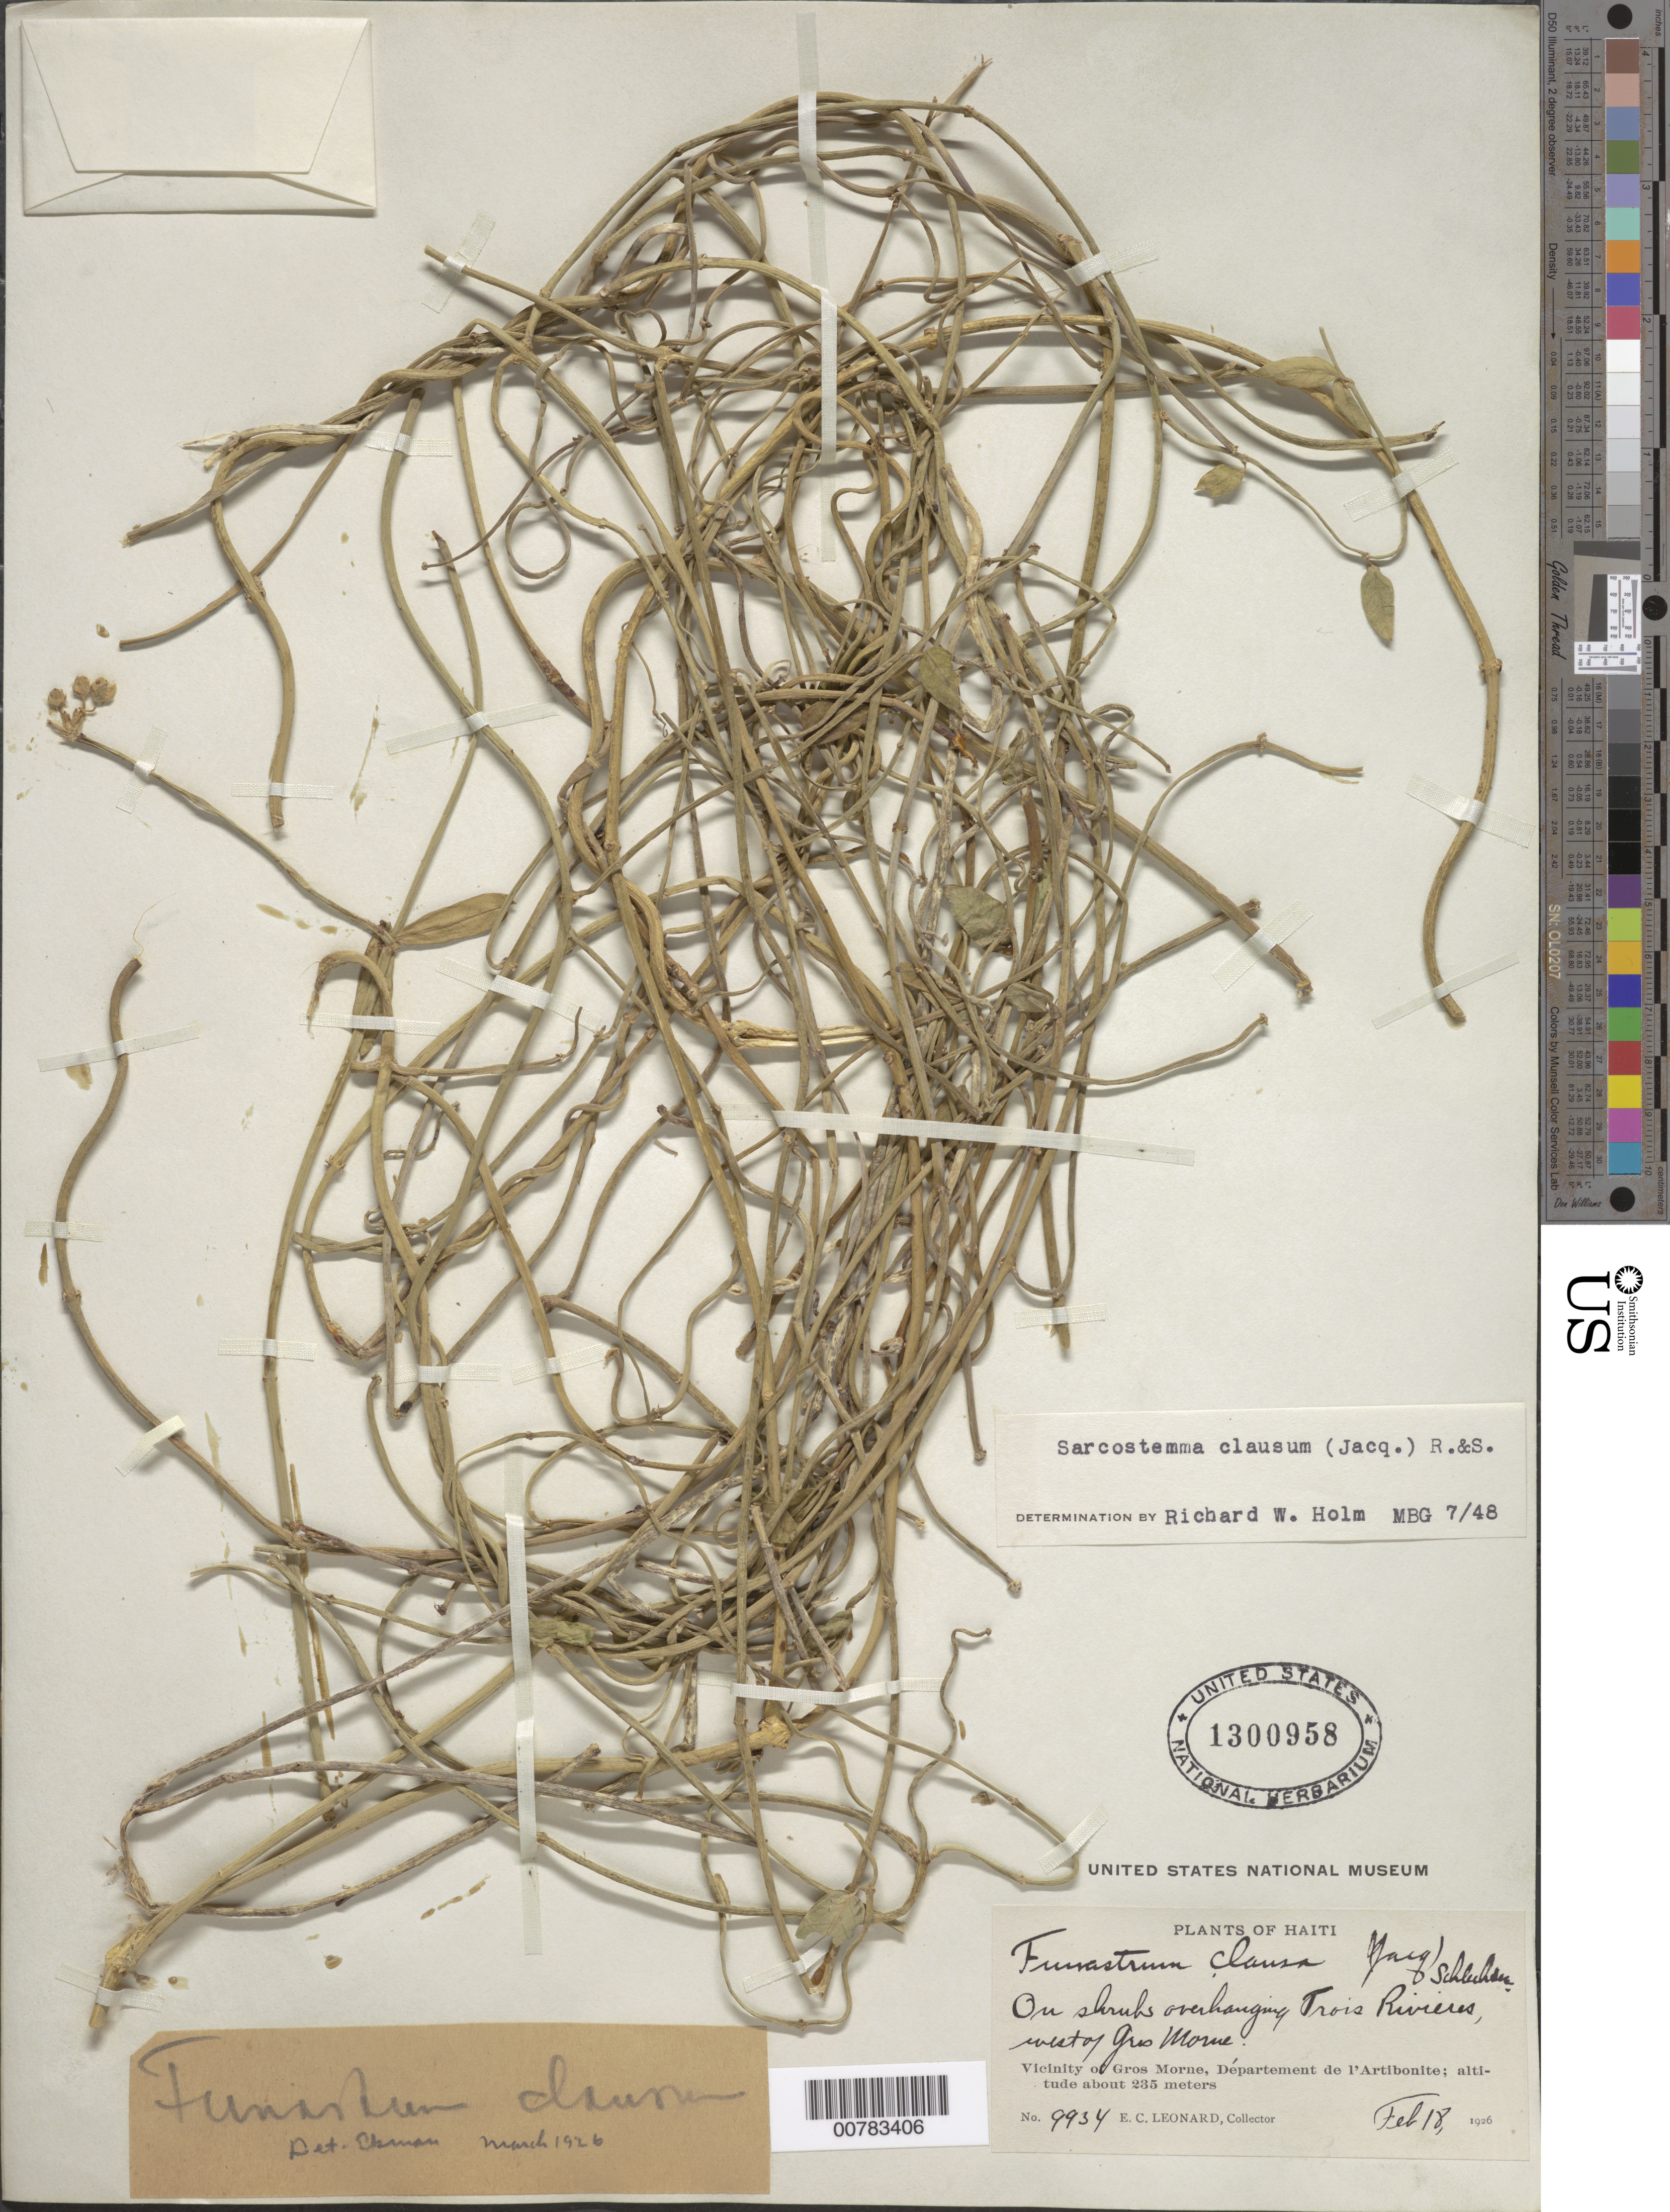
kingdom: Plantae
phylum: Tracheophyta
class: Magnoliopsida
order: Gentianales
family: Apocynaceae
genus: Funastrum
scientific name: Funastrum clausum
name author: (Jacq.) Schltr.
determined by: Holm, R. W., (MO), Missouri Botanical Garden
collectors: E. C. Leonard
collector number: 9934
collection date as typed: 18 Feb 1926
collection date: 1926-02-18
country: Haiti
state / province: Artibonite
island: Hispaniola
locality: Vicinity of Gros Morne, Trois Rivieres, west of Gros Morne.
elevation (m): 235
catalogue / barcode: US 1300958